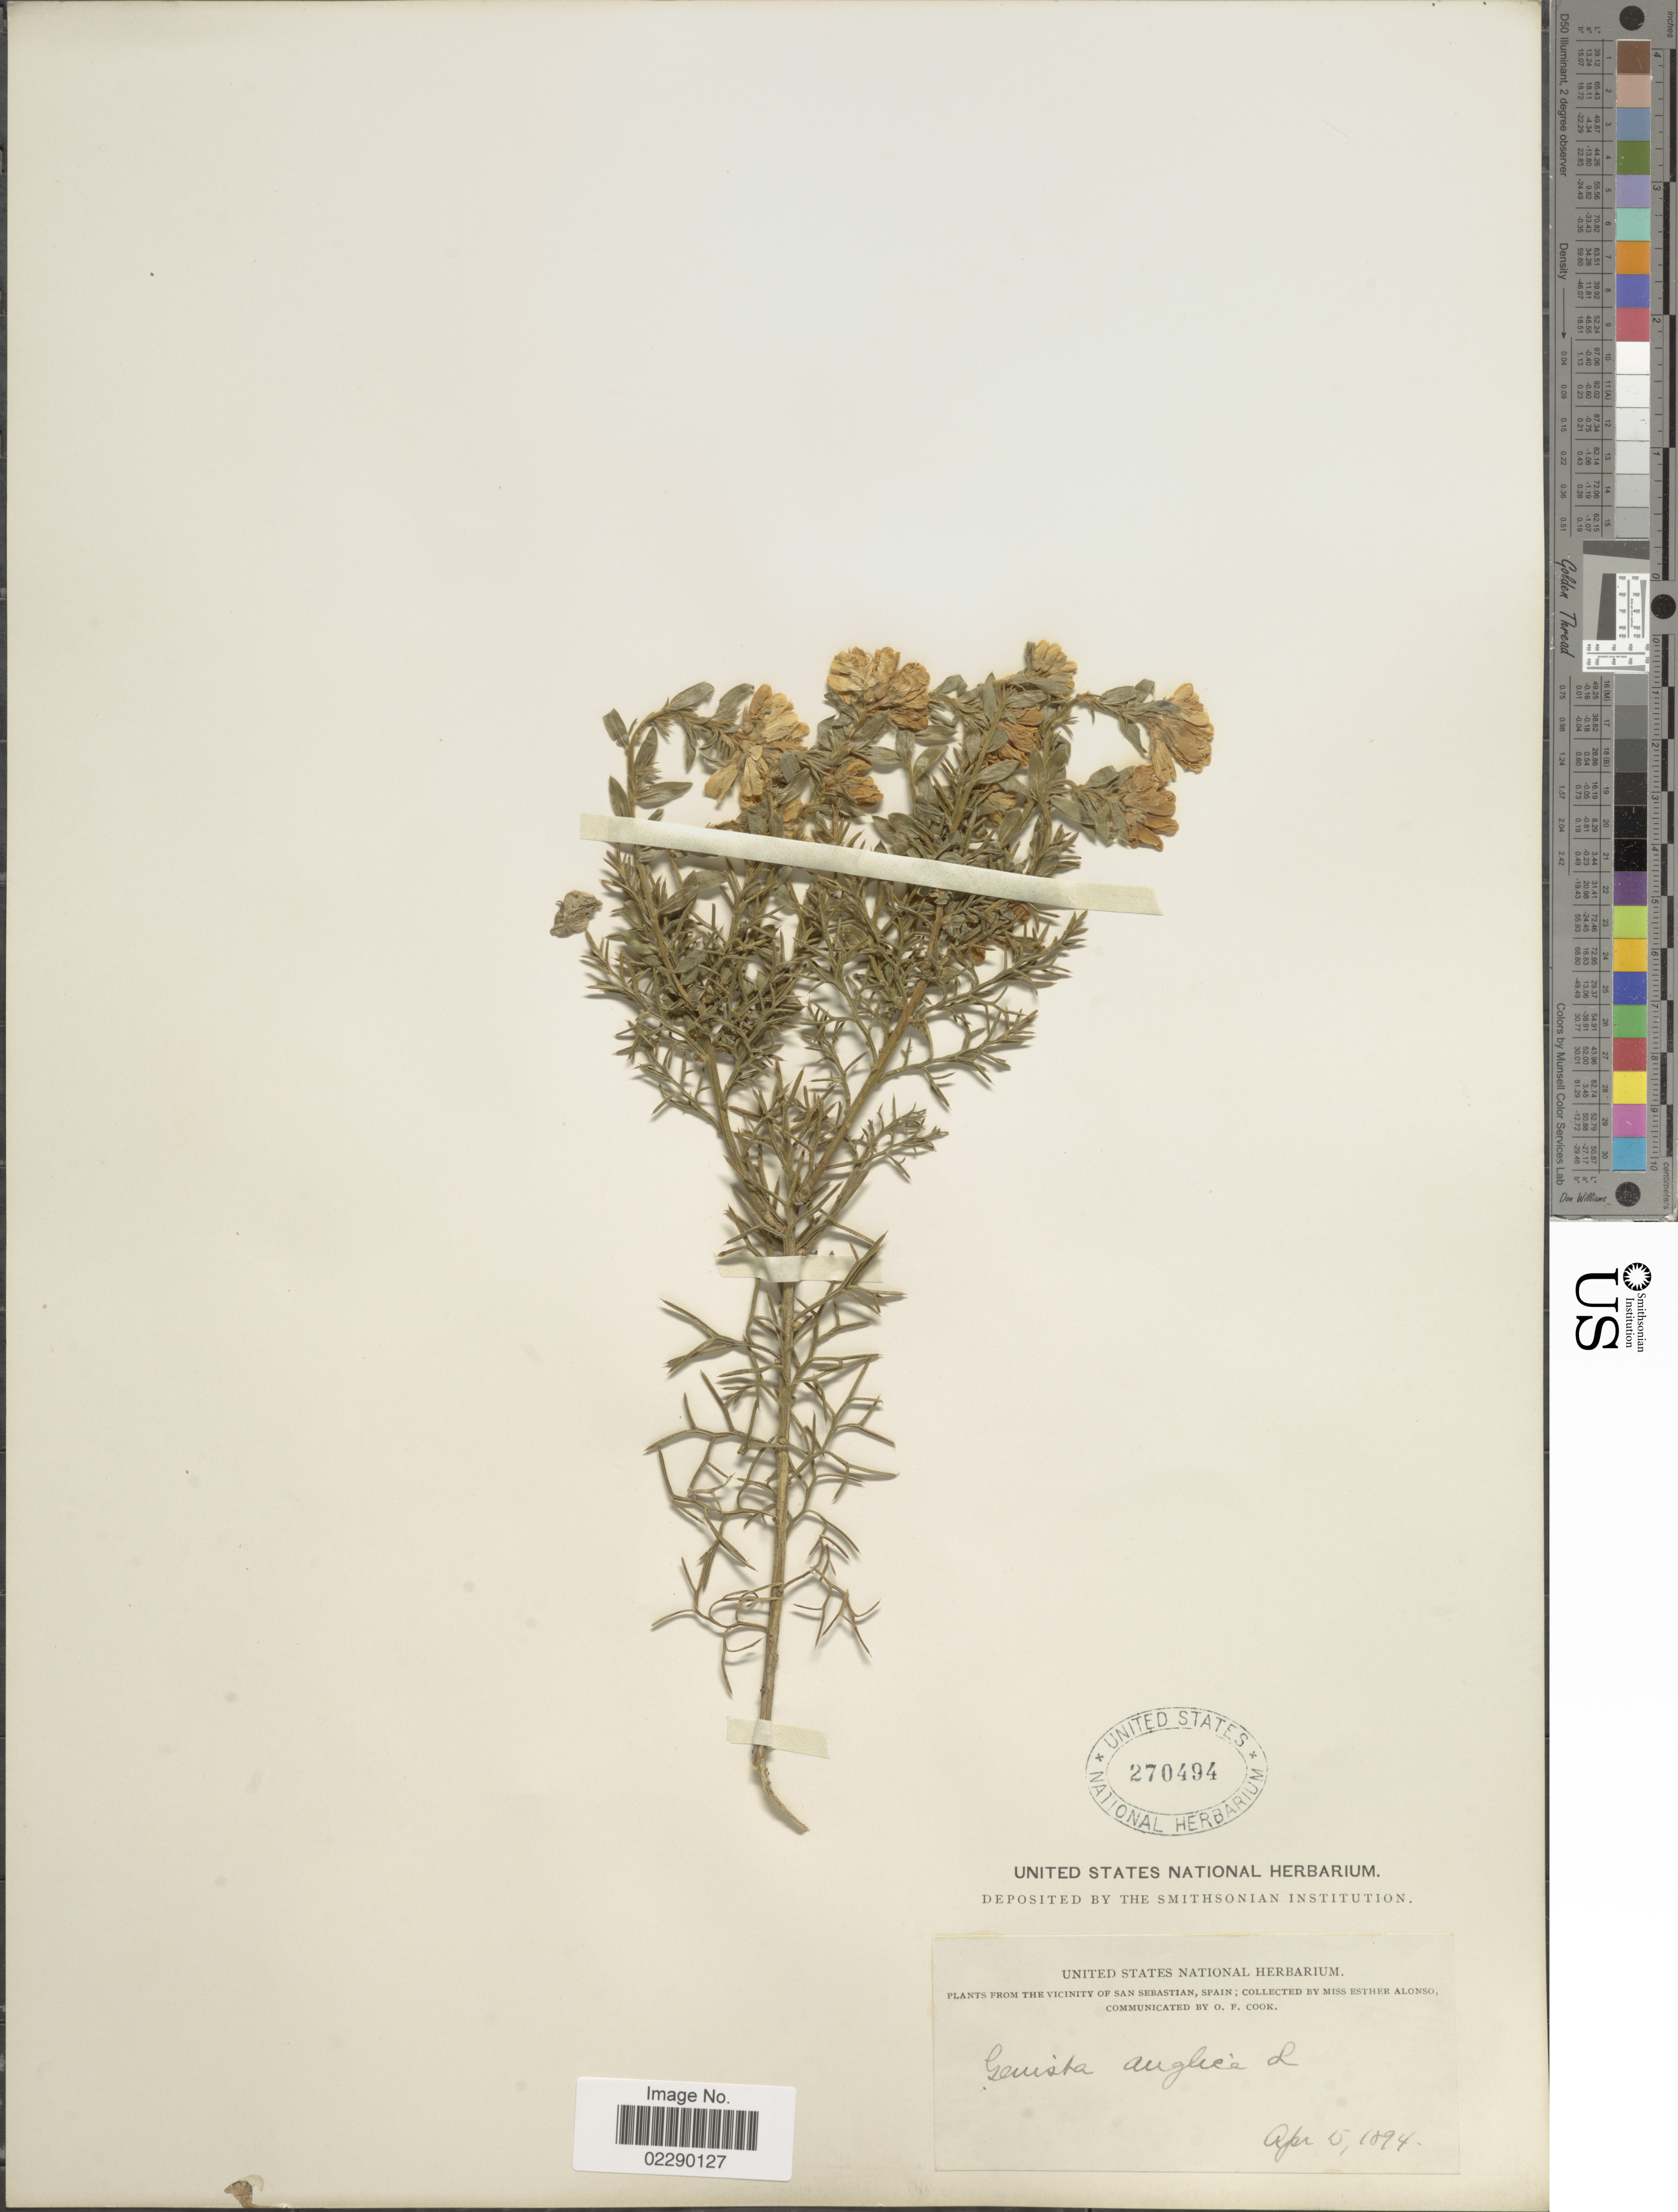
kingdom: Plantae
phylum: Tracheophyta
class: Magnoliopsida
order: Fabales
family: Fabaceae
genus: Genista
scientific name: Genista anglica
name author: L.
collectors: E. Alonso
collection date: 1894-04-05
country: Spain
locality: From the vicinity of San Sebastian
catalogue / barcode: US 270494